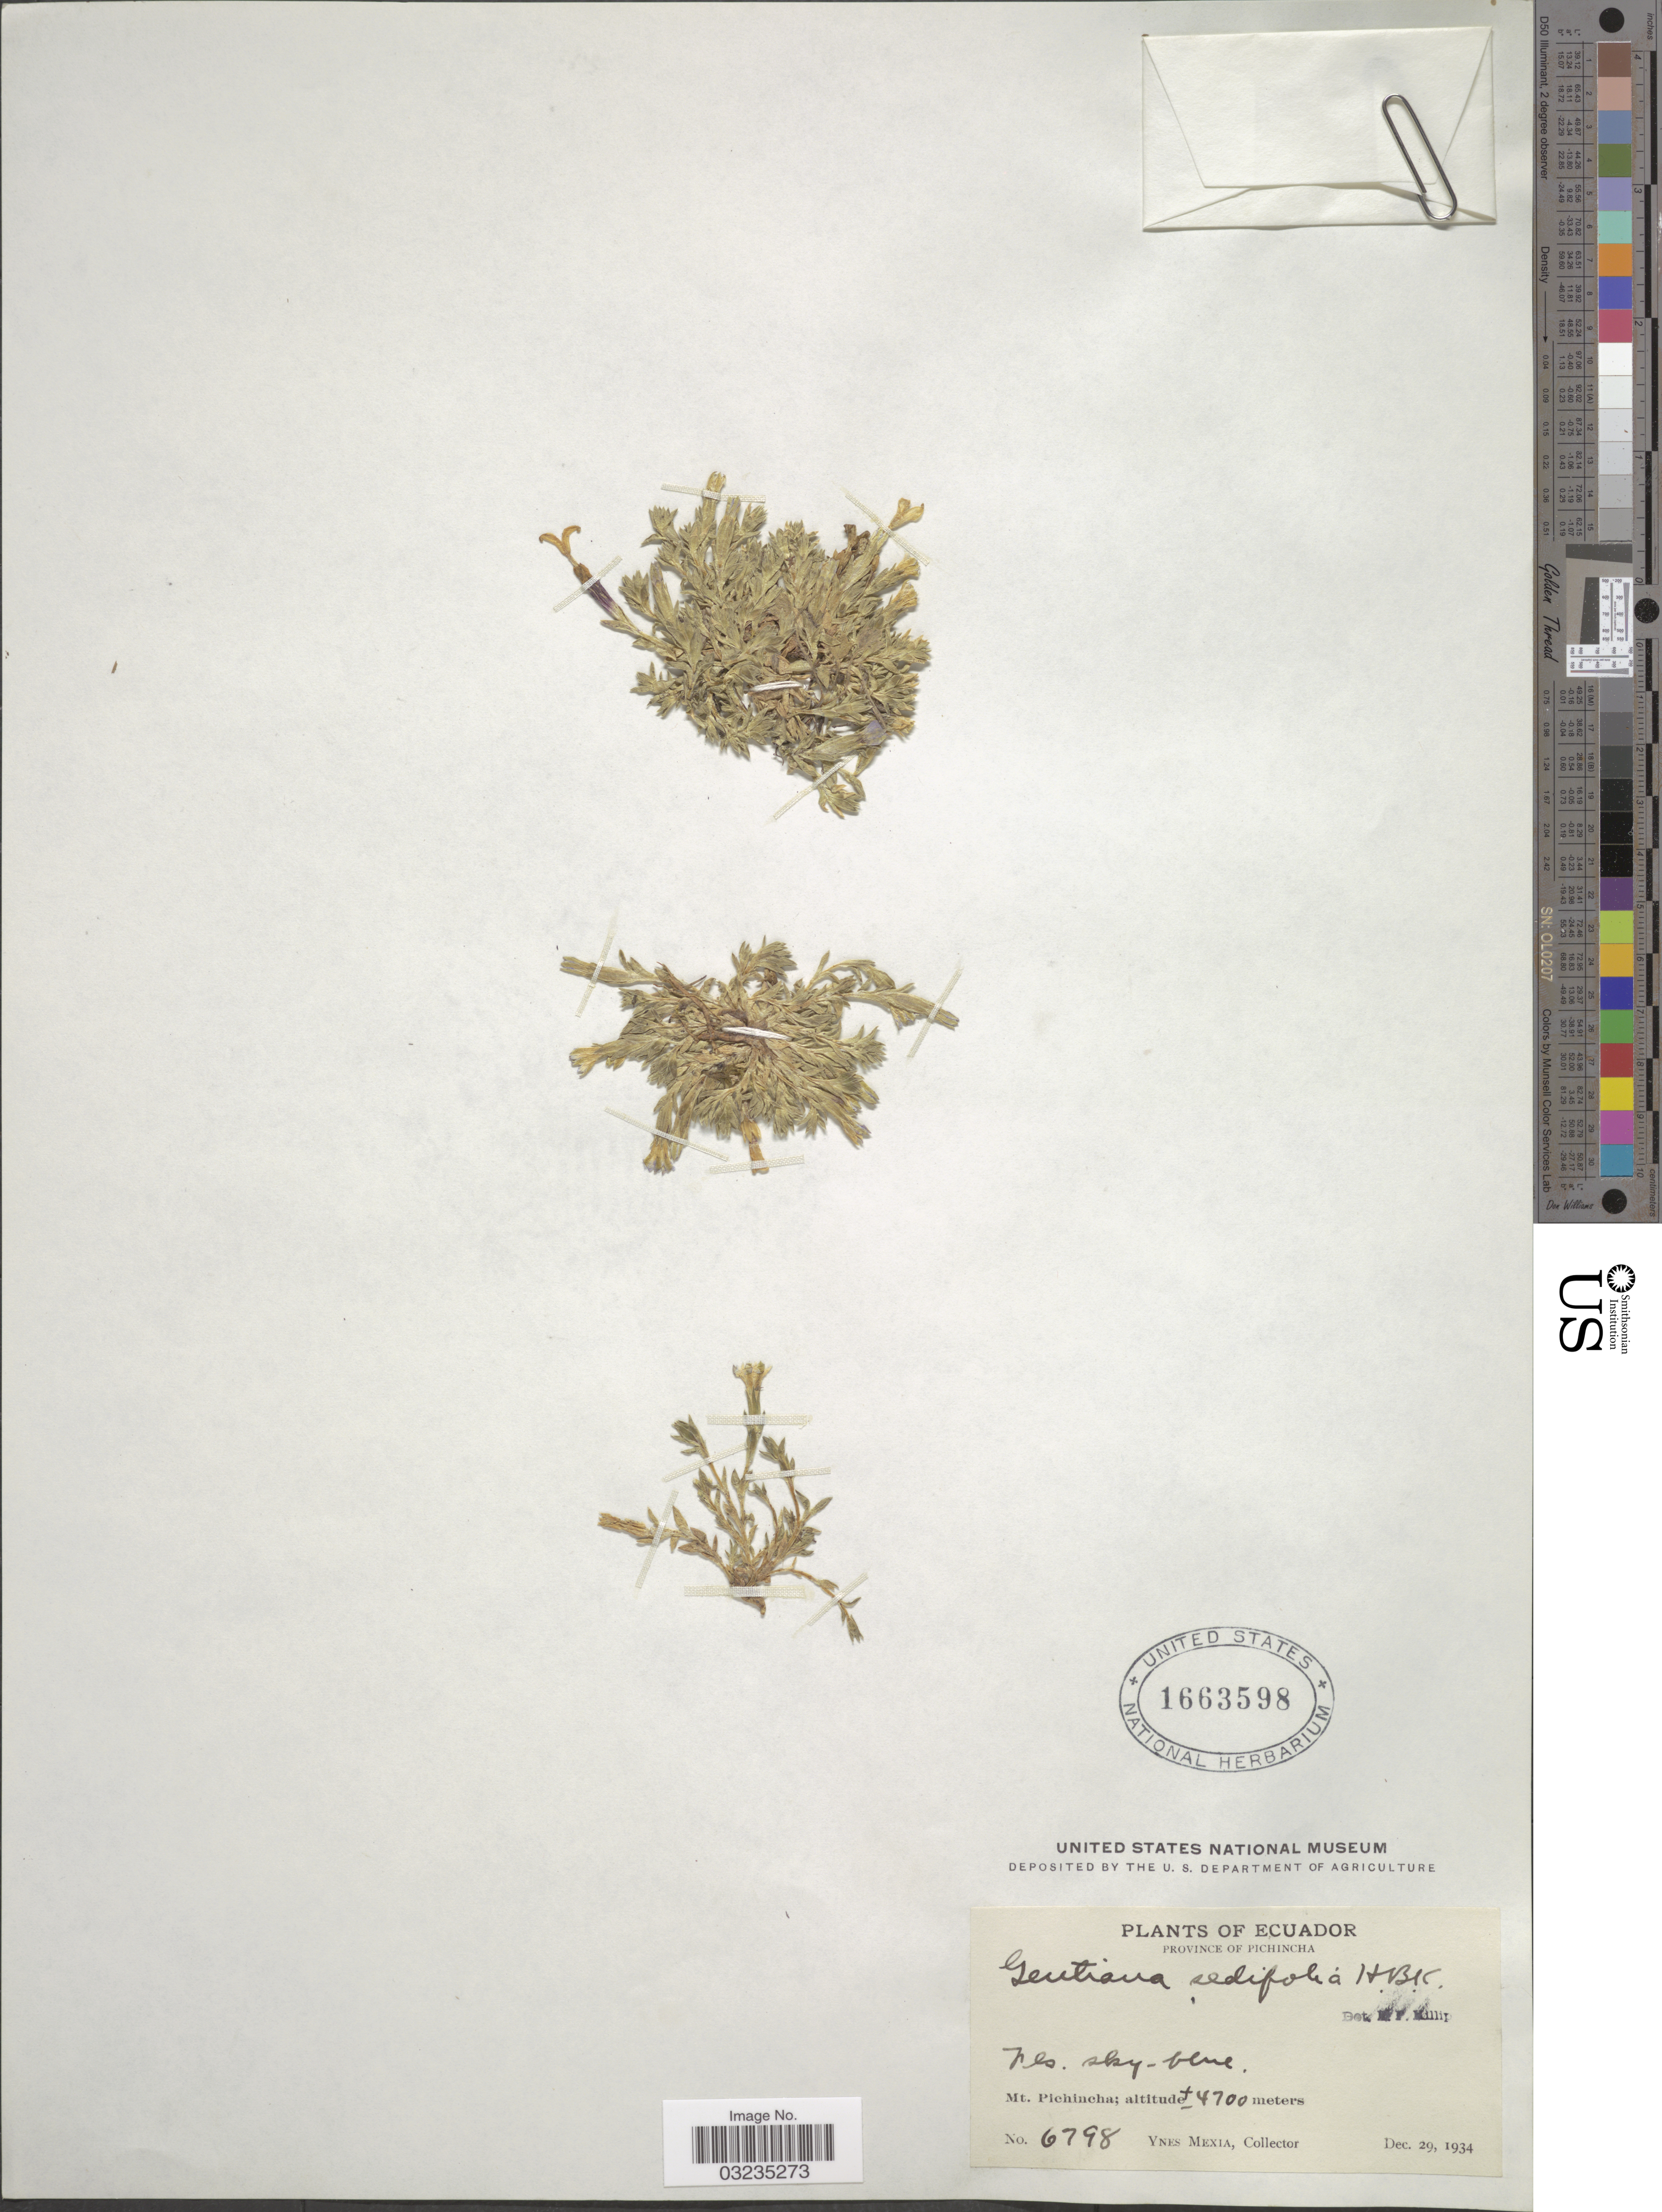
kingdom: Plantae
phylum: Tracheophyta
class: Magnoliopsida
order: Gentianales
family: Gentianaceae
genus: Gentiana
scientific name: Gentiana sedifolia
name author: Kunth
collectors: Y. Mexia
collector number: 6798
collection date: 1934-12-29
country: Ecuador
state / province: Pichincha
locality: Mt. Pichincha.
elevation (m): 4700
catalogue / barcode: US 1663598